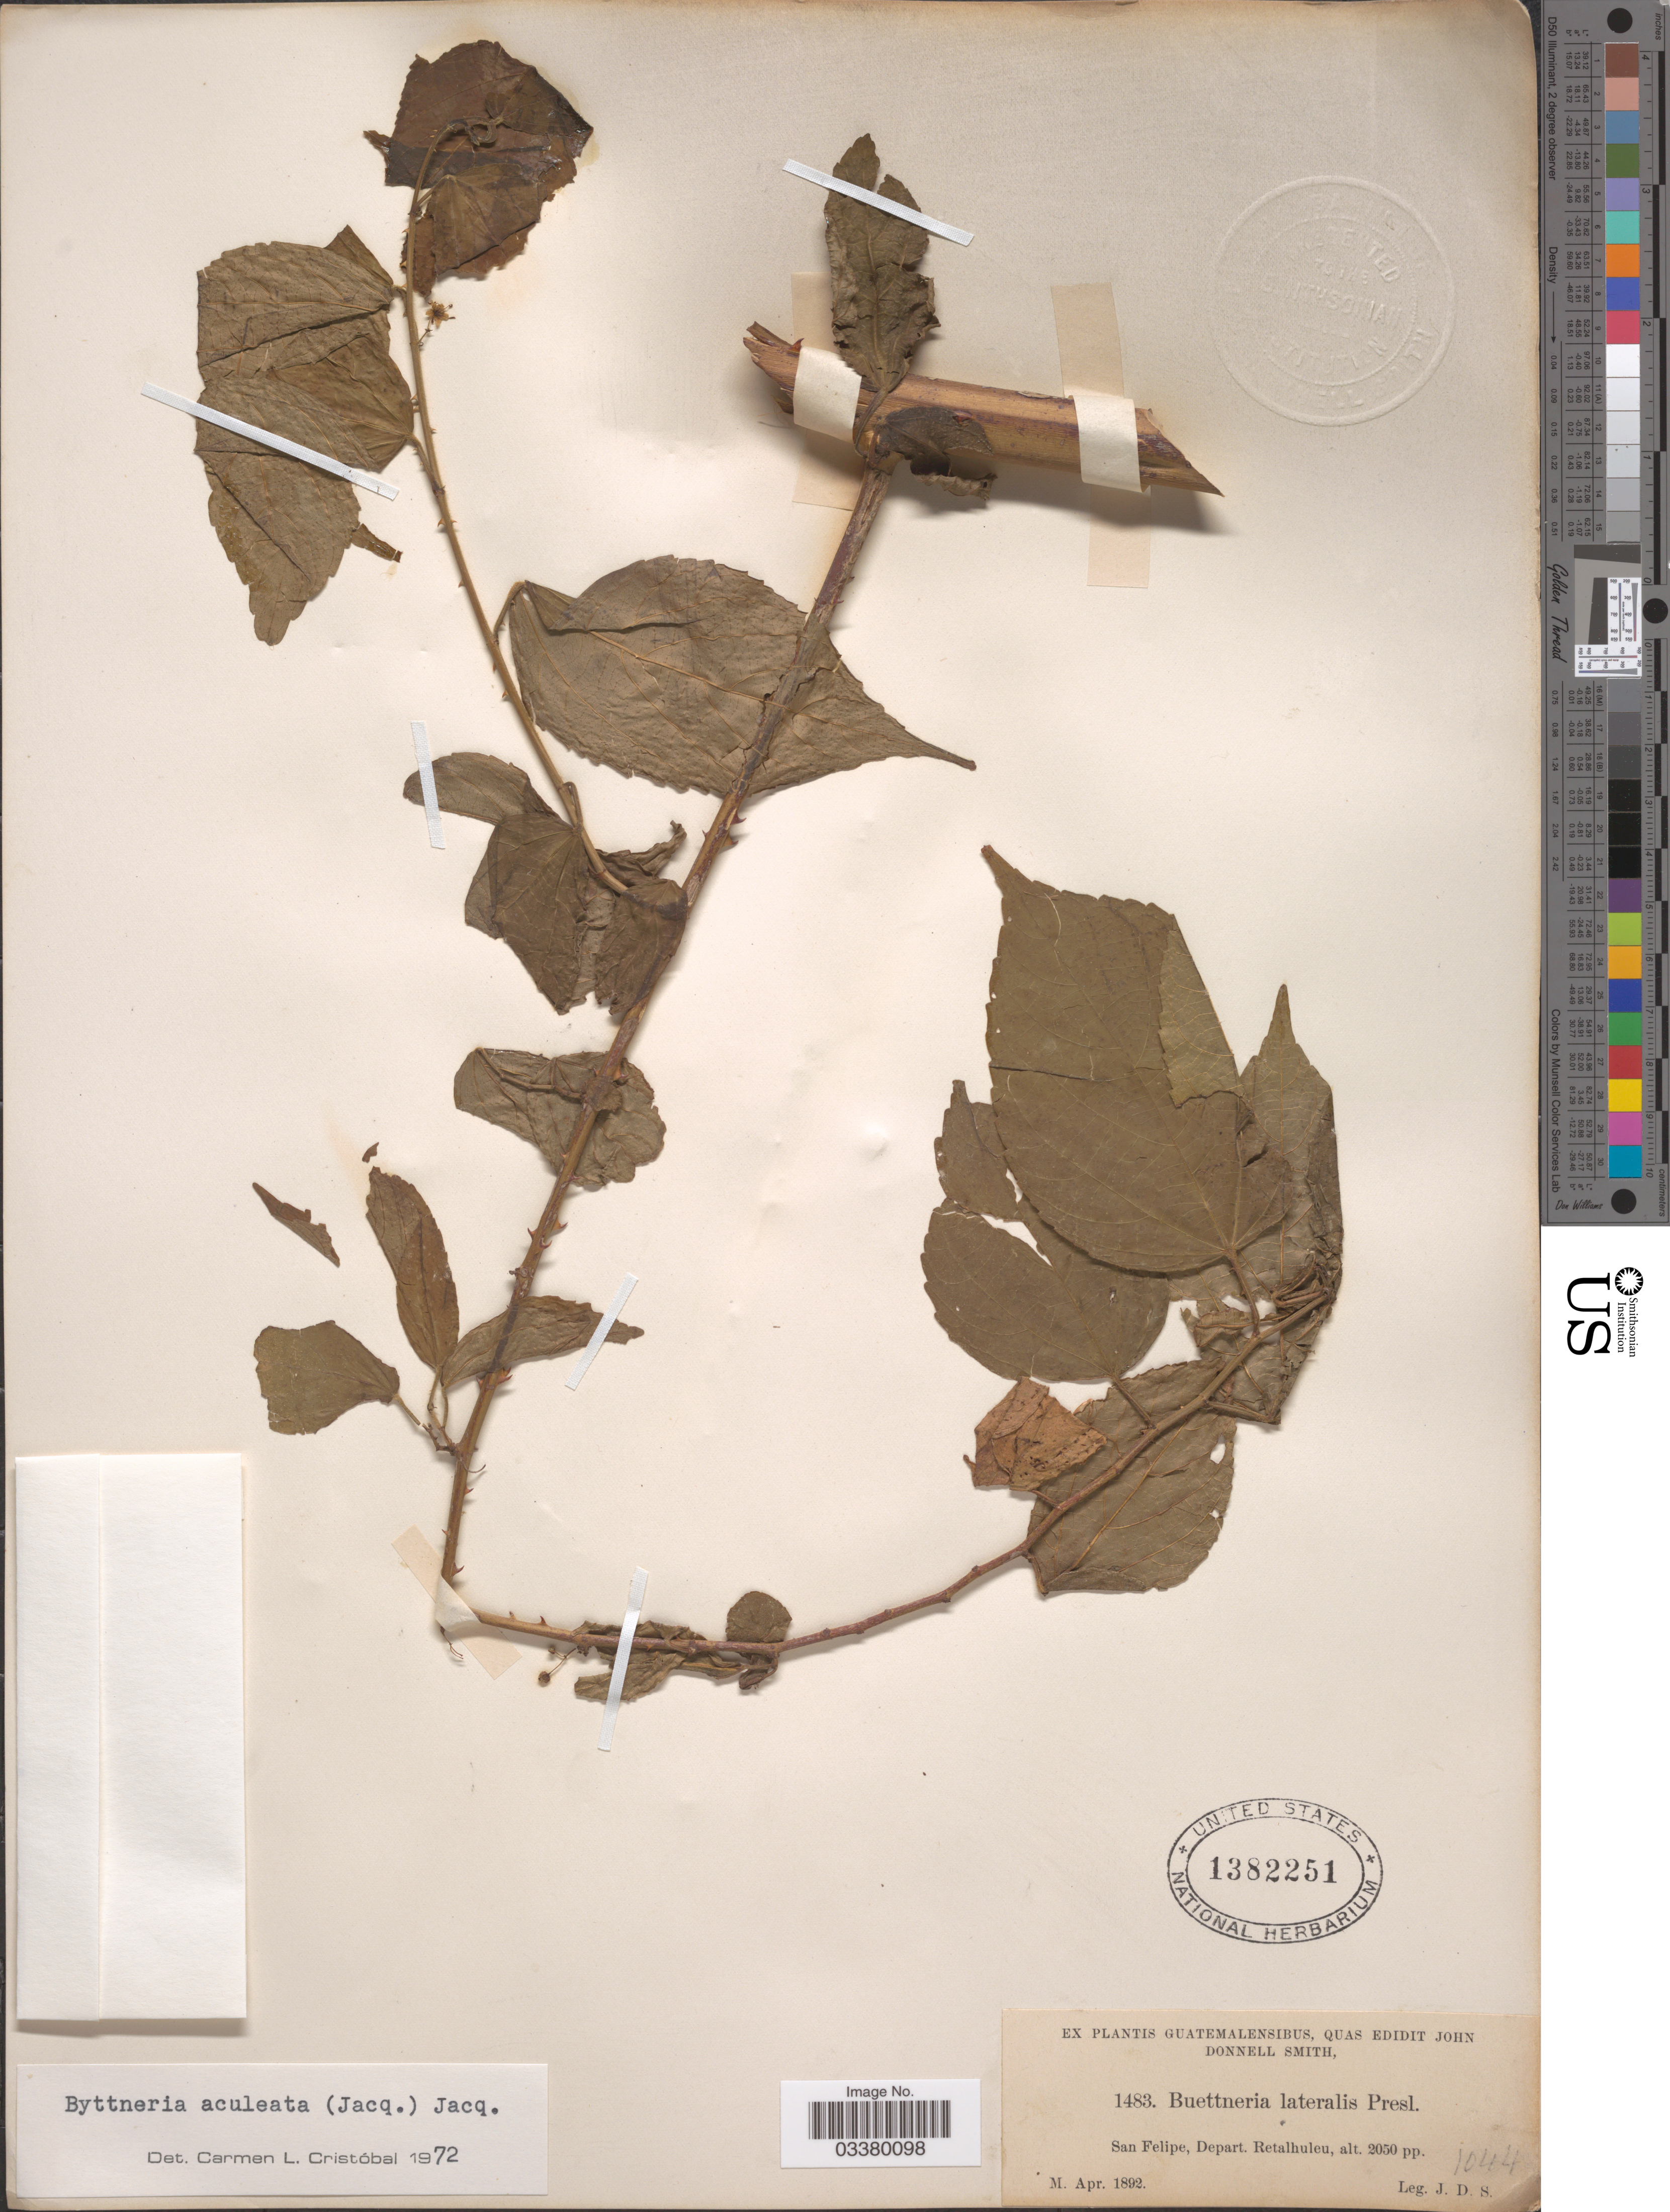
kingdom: Plantae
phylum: Tracheophyta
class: Magnoliopsida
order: Malvales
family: Malvaceae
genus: Byttneria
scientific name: Byttneria aculeata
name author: (Jacq.) Jacq.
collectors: J. Donnell Smith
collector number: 1483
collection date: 1892-04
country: Guatemala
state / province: Retalhuleu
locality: San Felipe. Depart. Retalhuleu.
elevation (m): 625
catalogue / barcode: US 1382251